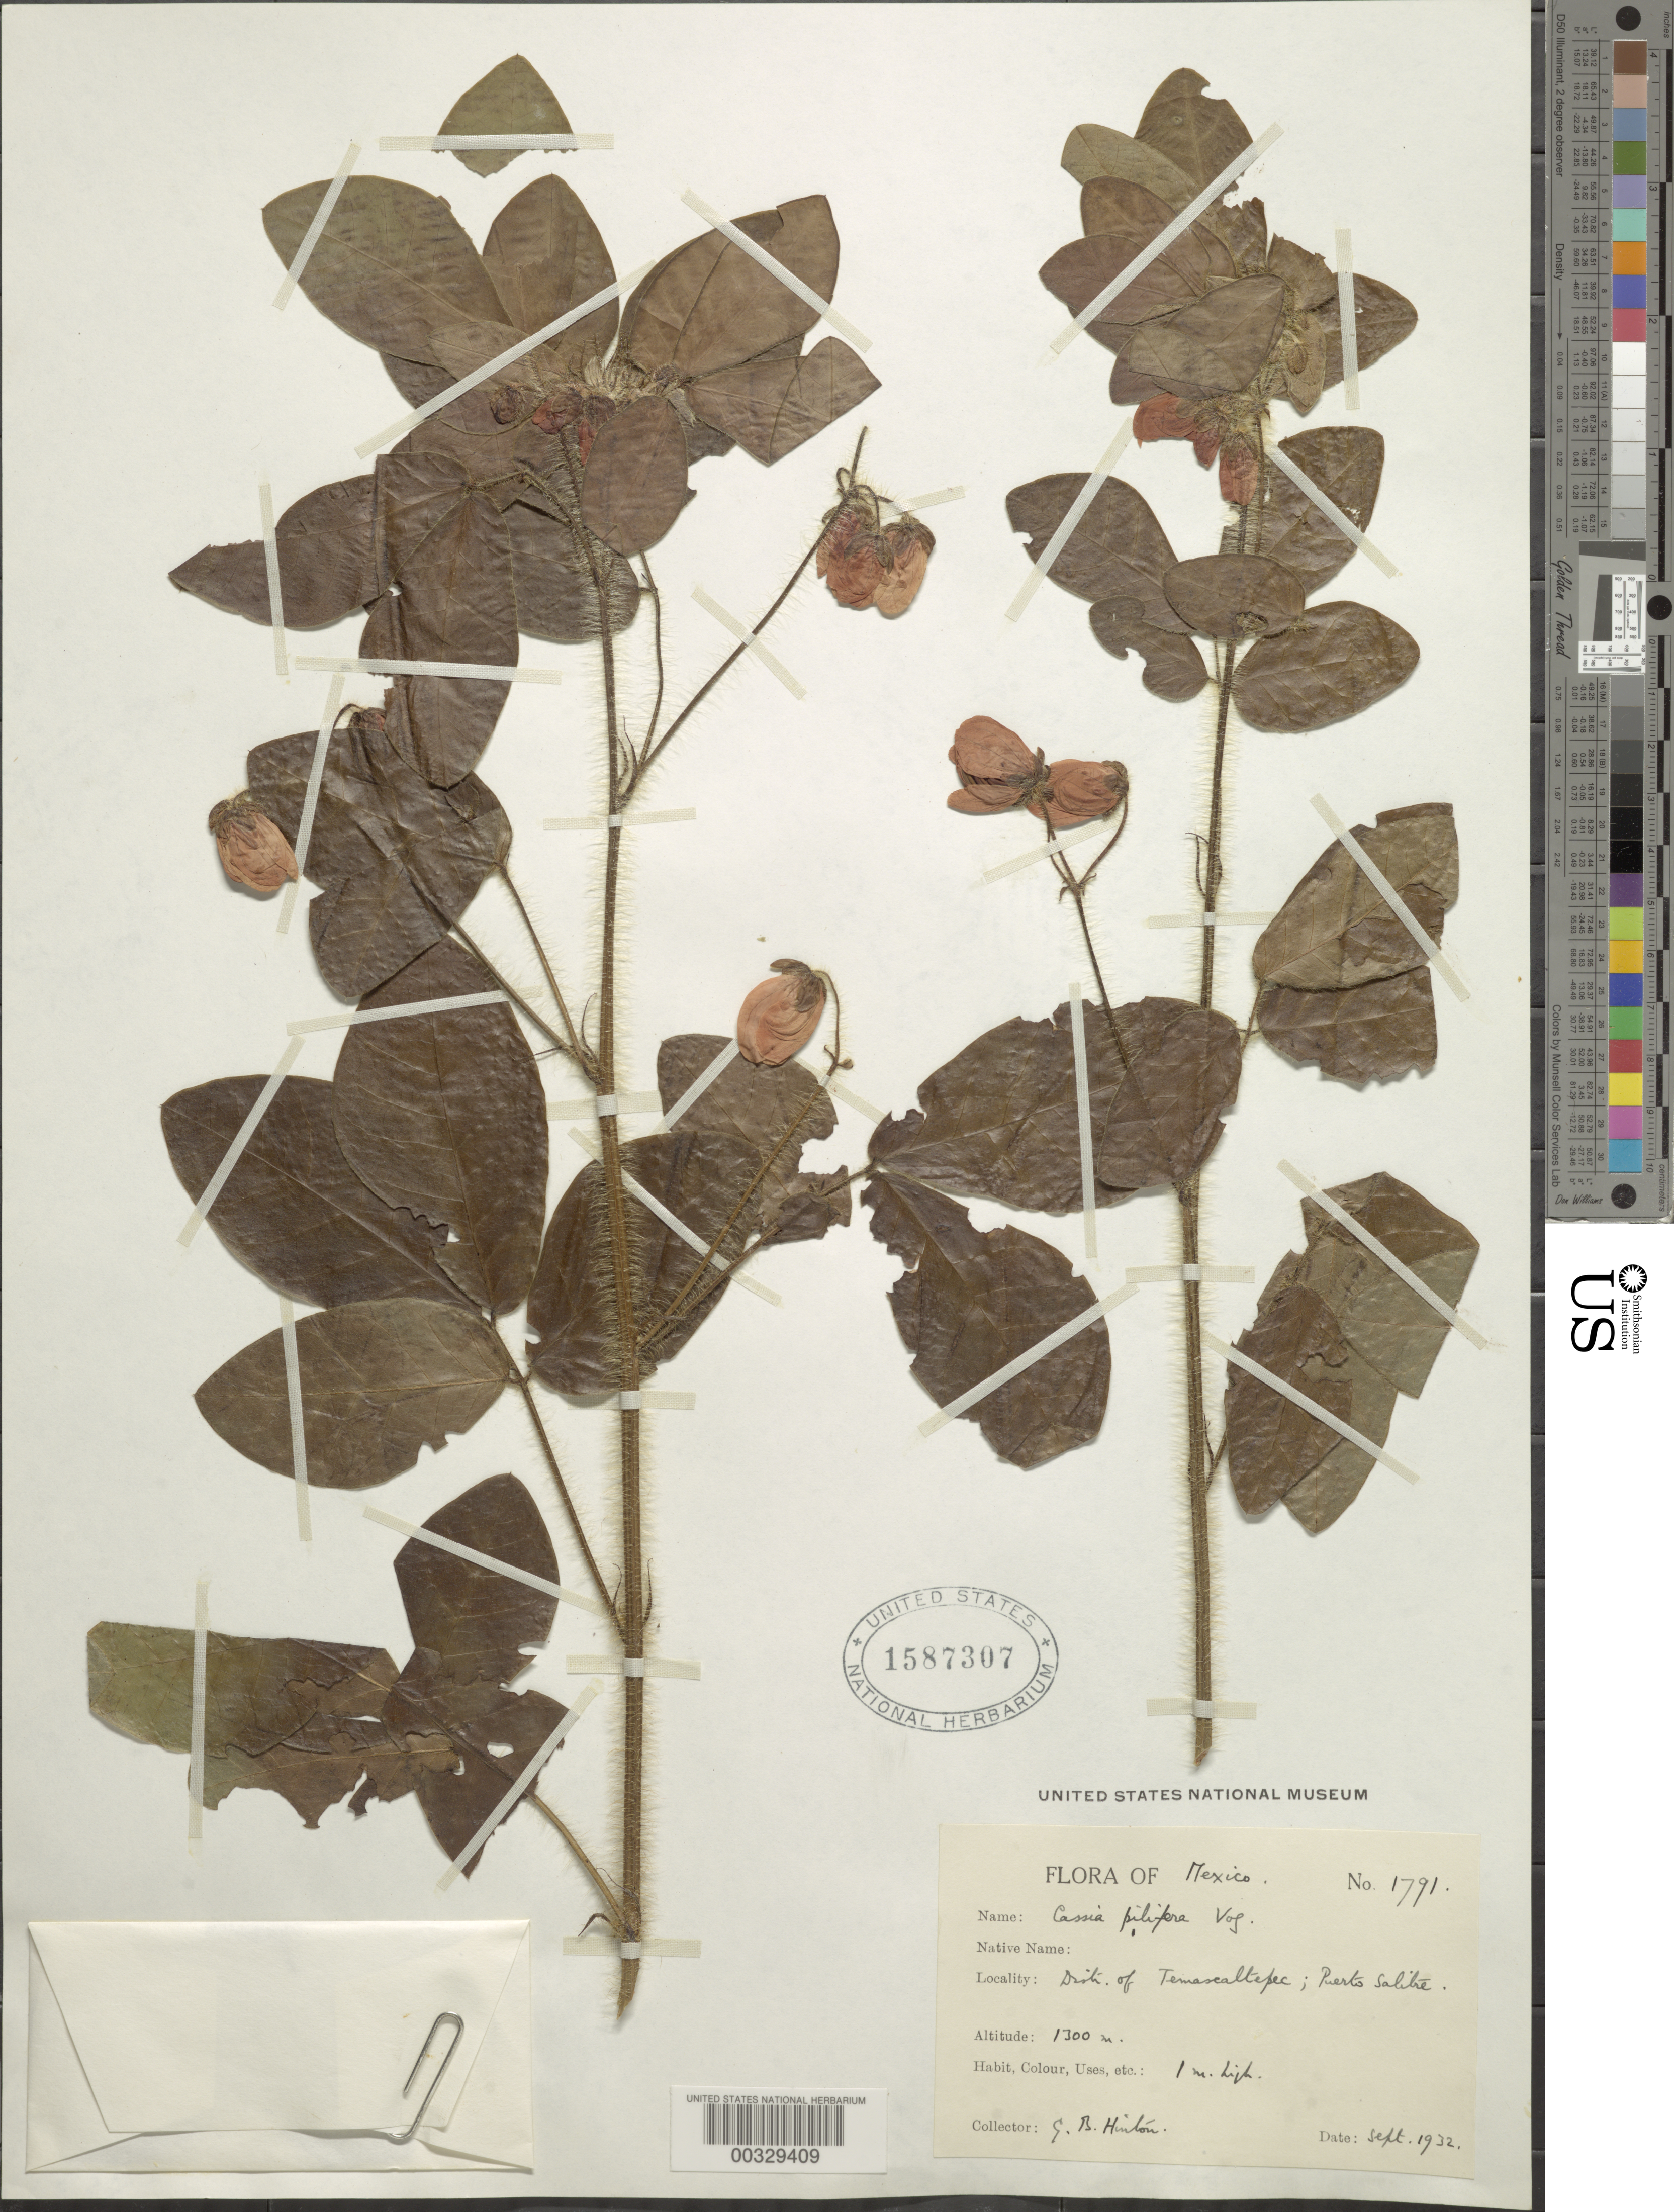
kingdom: Plantae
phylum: Tracheophyta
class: Magnoliopsida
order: Fabales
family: Fabaceae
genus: Senna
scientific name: Senna pilifera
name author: (Vogel) H.S. Irwin & Barneby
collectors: G. B. Hinton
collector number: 1791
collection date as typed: Sep 1932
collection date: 1932-09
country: Mexico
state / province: México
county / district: Temascaltepec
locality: Puerto Salitre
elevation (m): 1300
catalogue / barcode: US 1587307